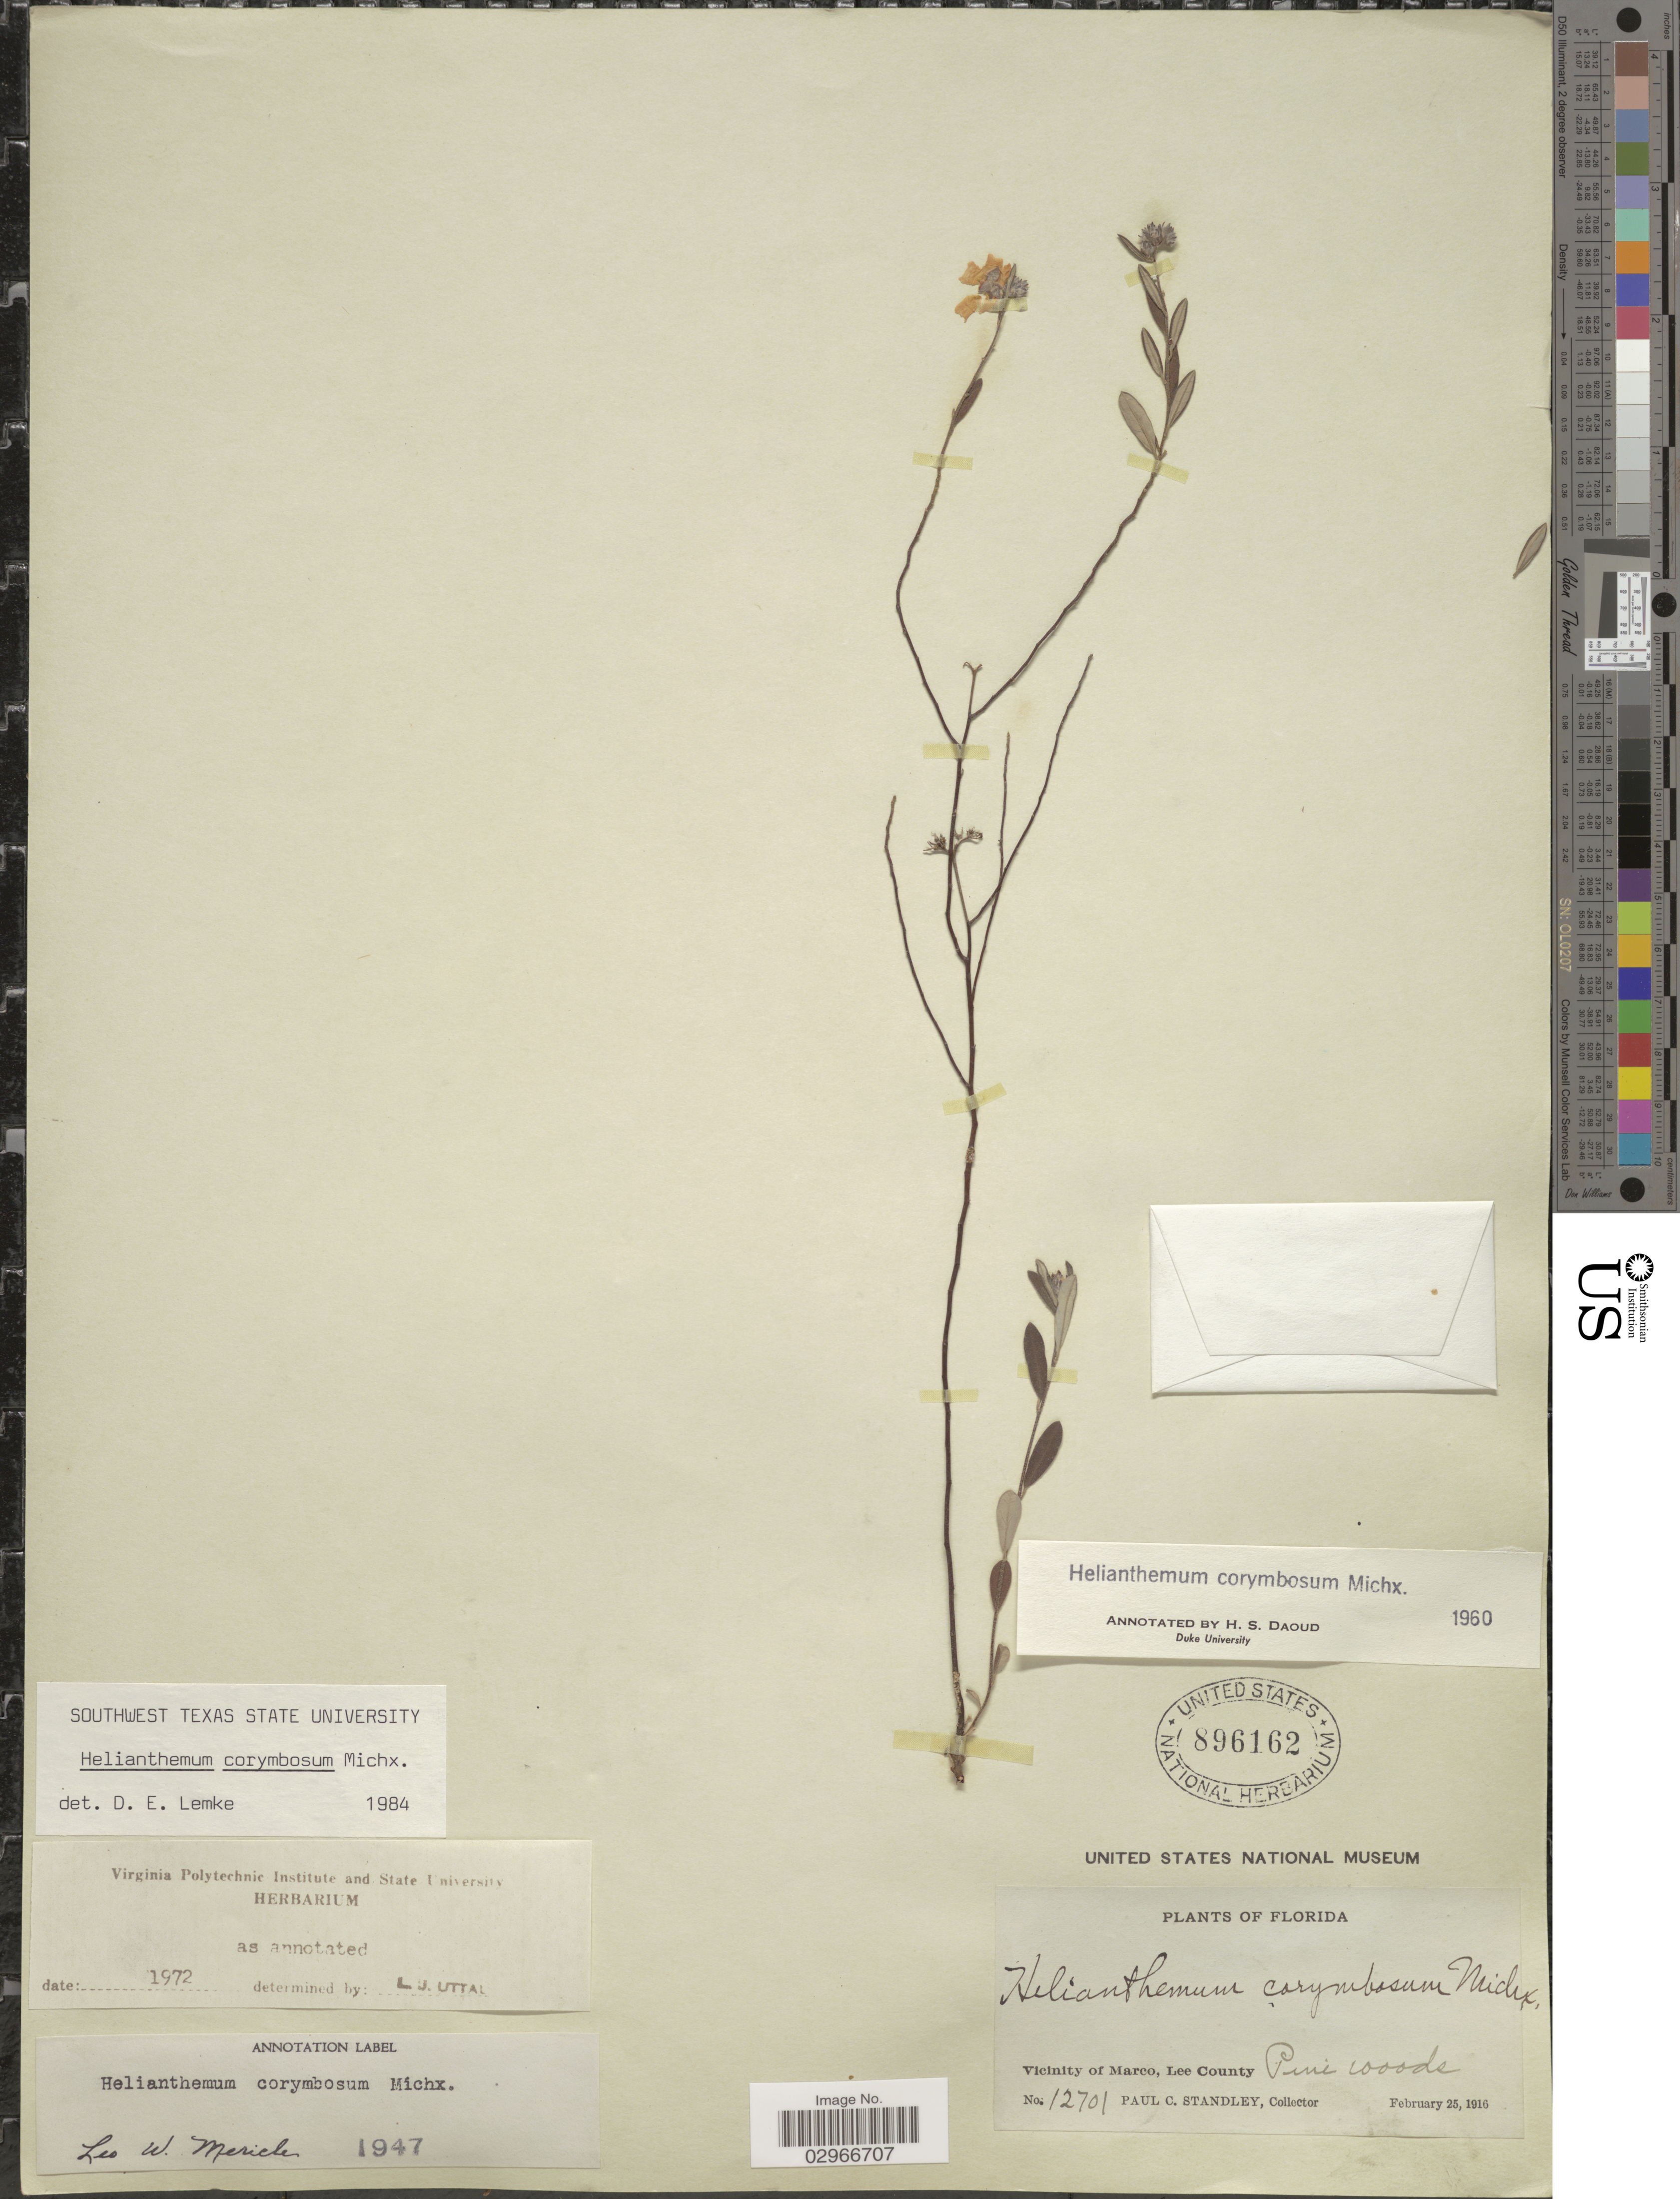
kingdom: Plantae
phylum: Tracheophyta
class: Magnoliopsida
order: Malvales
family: Cistaceae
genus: Helianthemum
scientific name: Helianthemum corymbosum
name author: Michx.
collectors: P. C. Standley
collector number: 12701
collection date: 1916-02-25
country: United States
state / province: Florida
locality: Vicinity of Marco, Lee County.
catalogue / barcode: US 896162